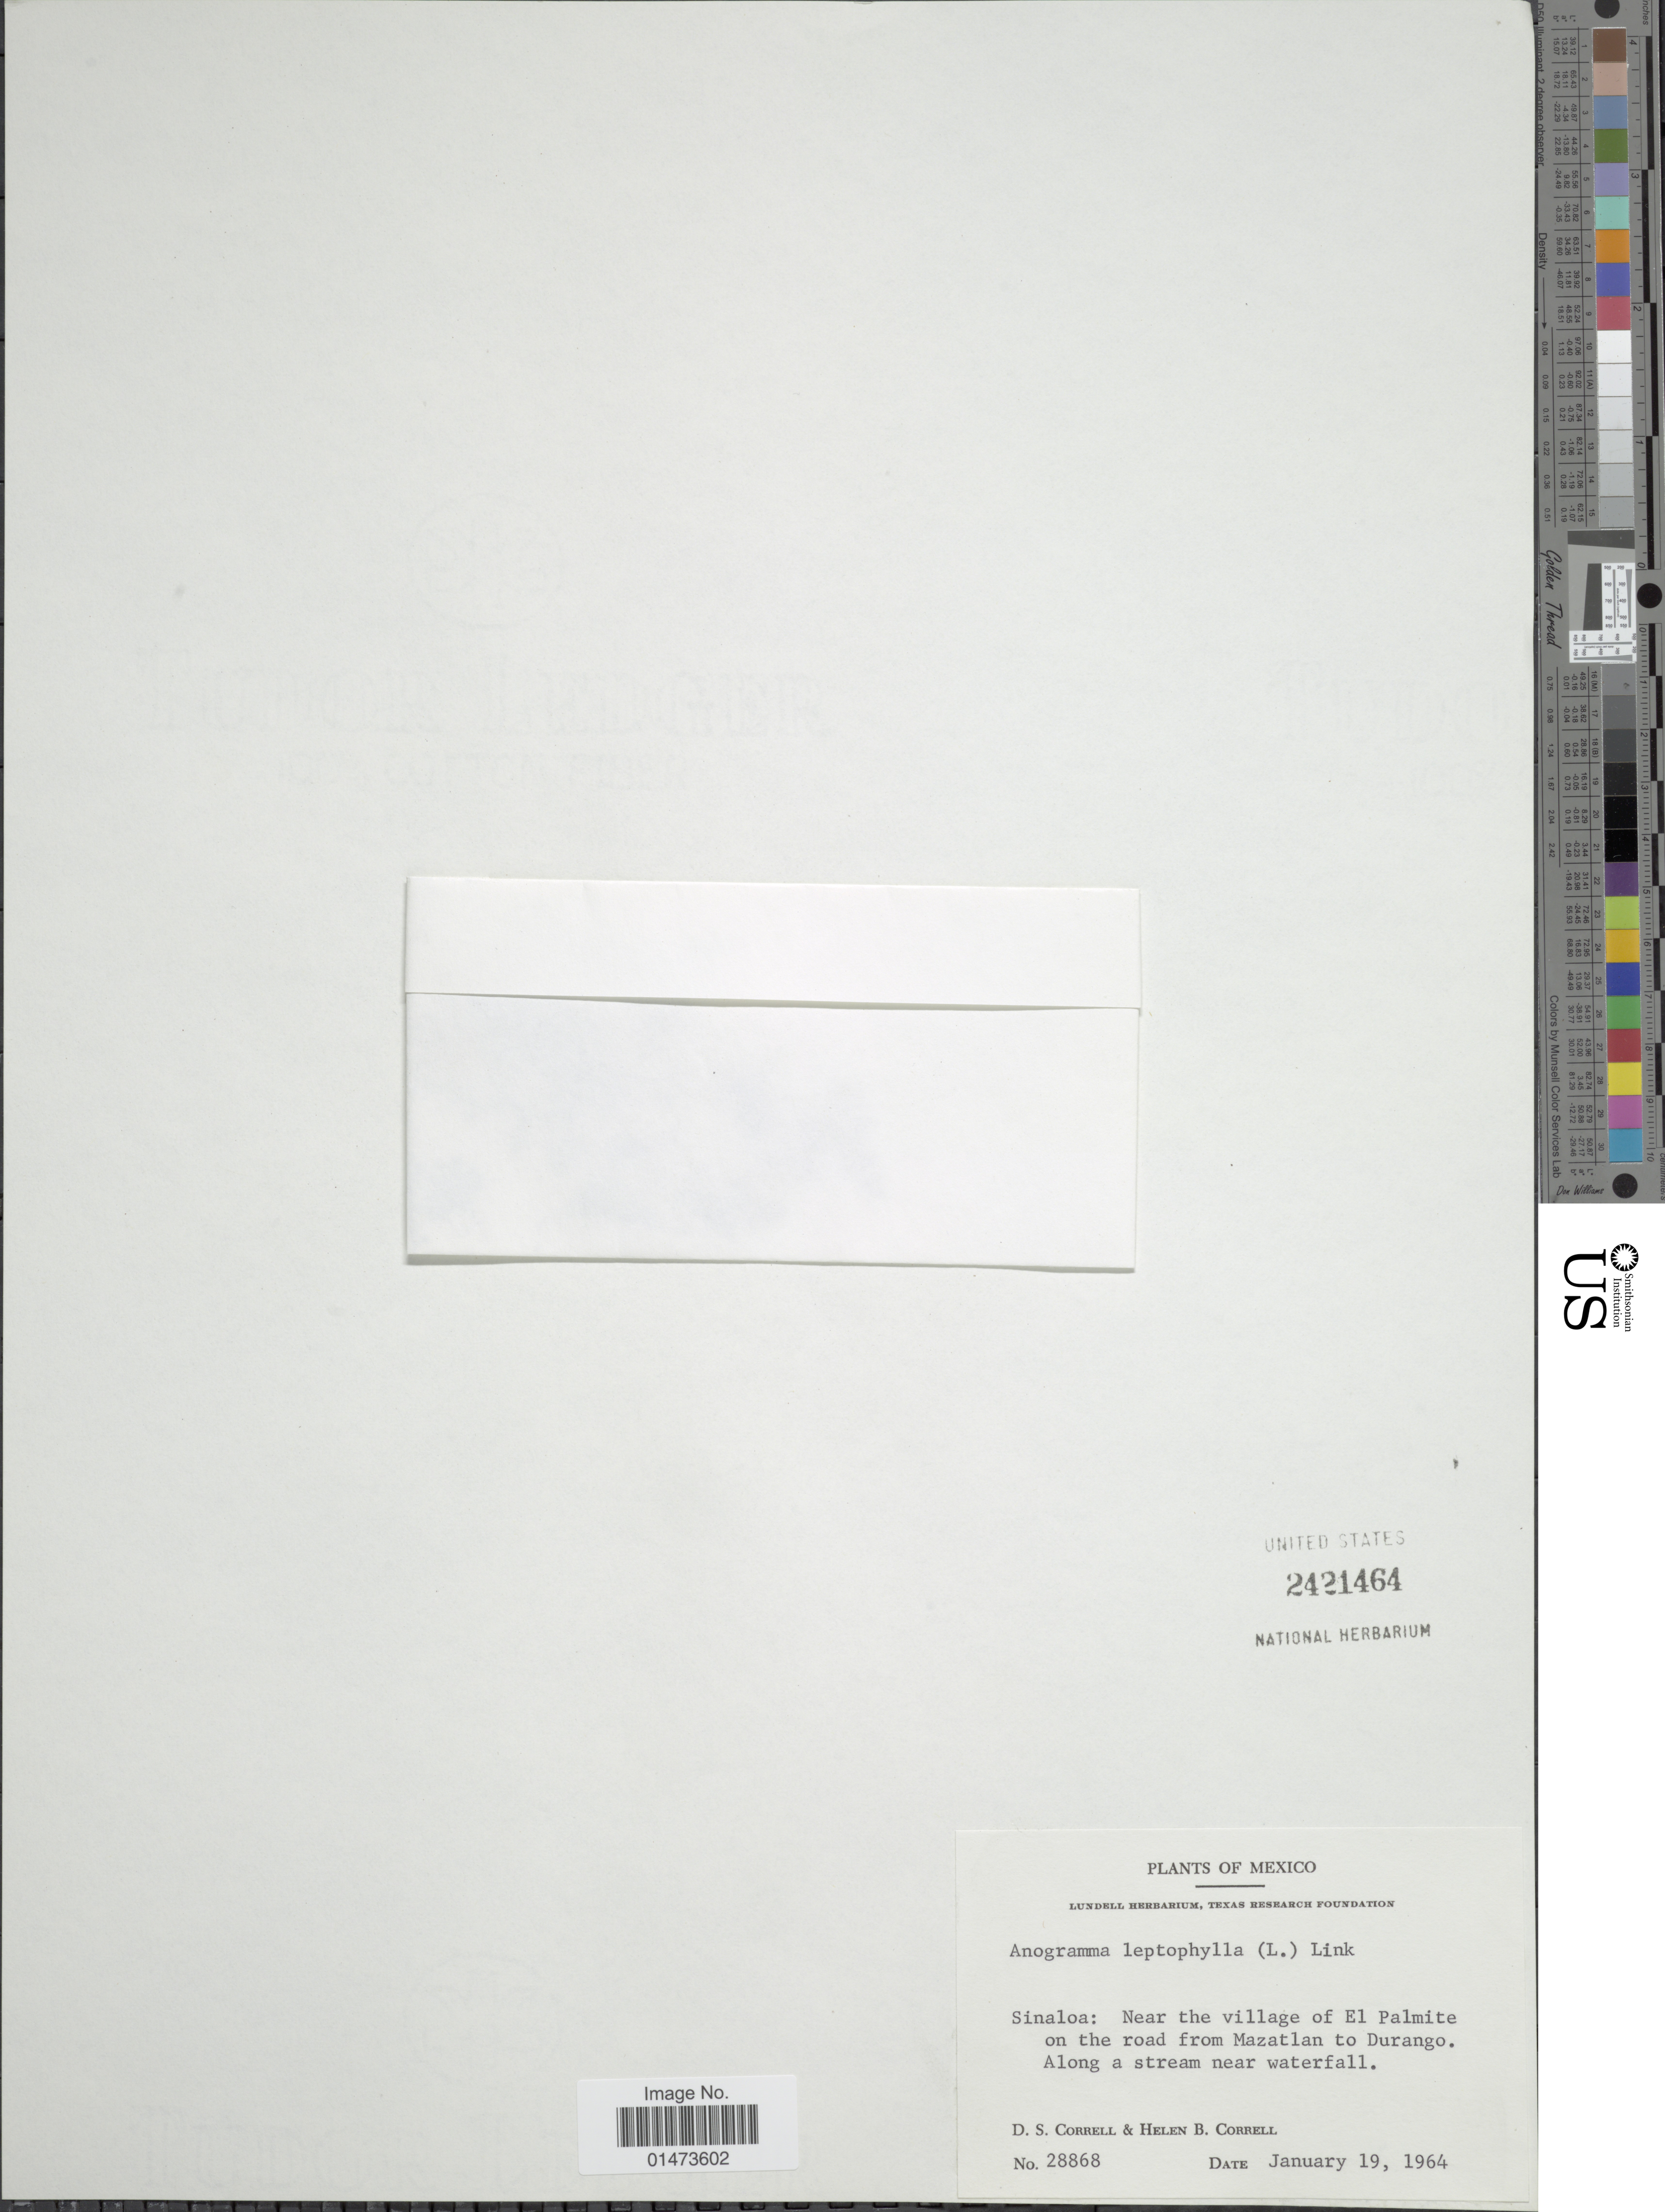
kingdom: Plantae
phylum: Tracheophyta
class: Polypodiopsida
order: Polypodiales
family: Pteridaceae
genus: Anogramma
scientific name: Anogramma leptophylla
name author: (L.) Link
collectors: D. S. Correll & H. Correll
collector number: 28868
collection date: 1964-01-19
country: Mexico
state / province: Sinaloa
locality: Near the village of El Palmite on the road from Mazatlan to Durango. Along a stream near waterfall.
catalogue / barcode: US 2421464